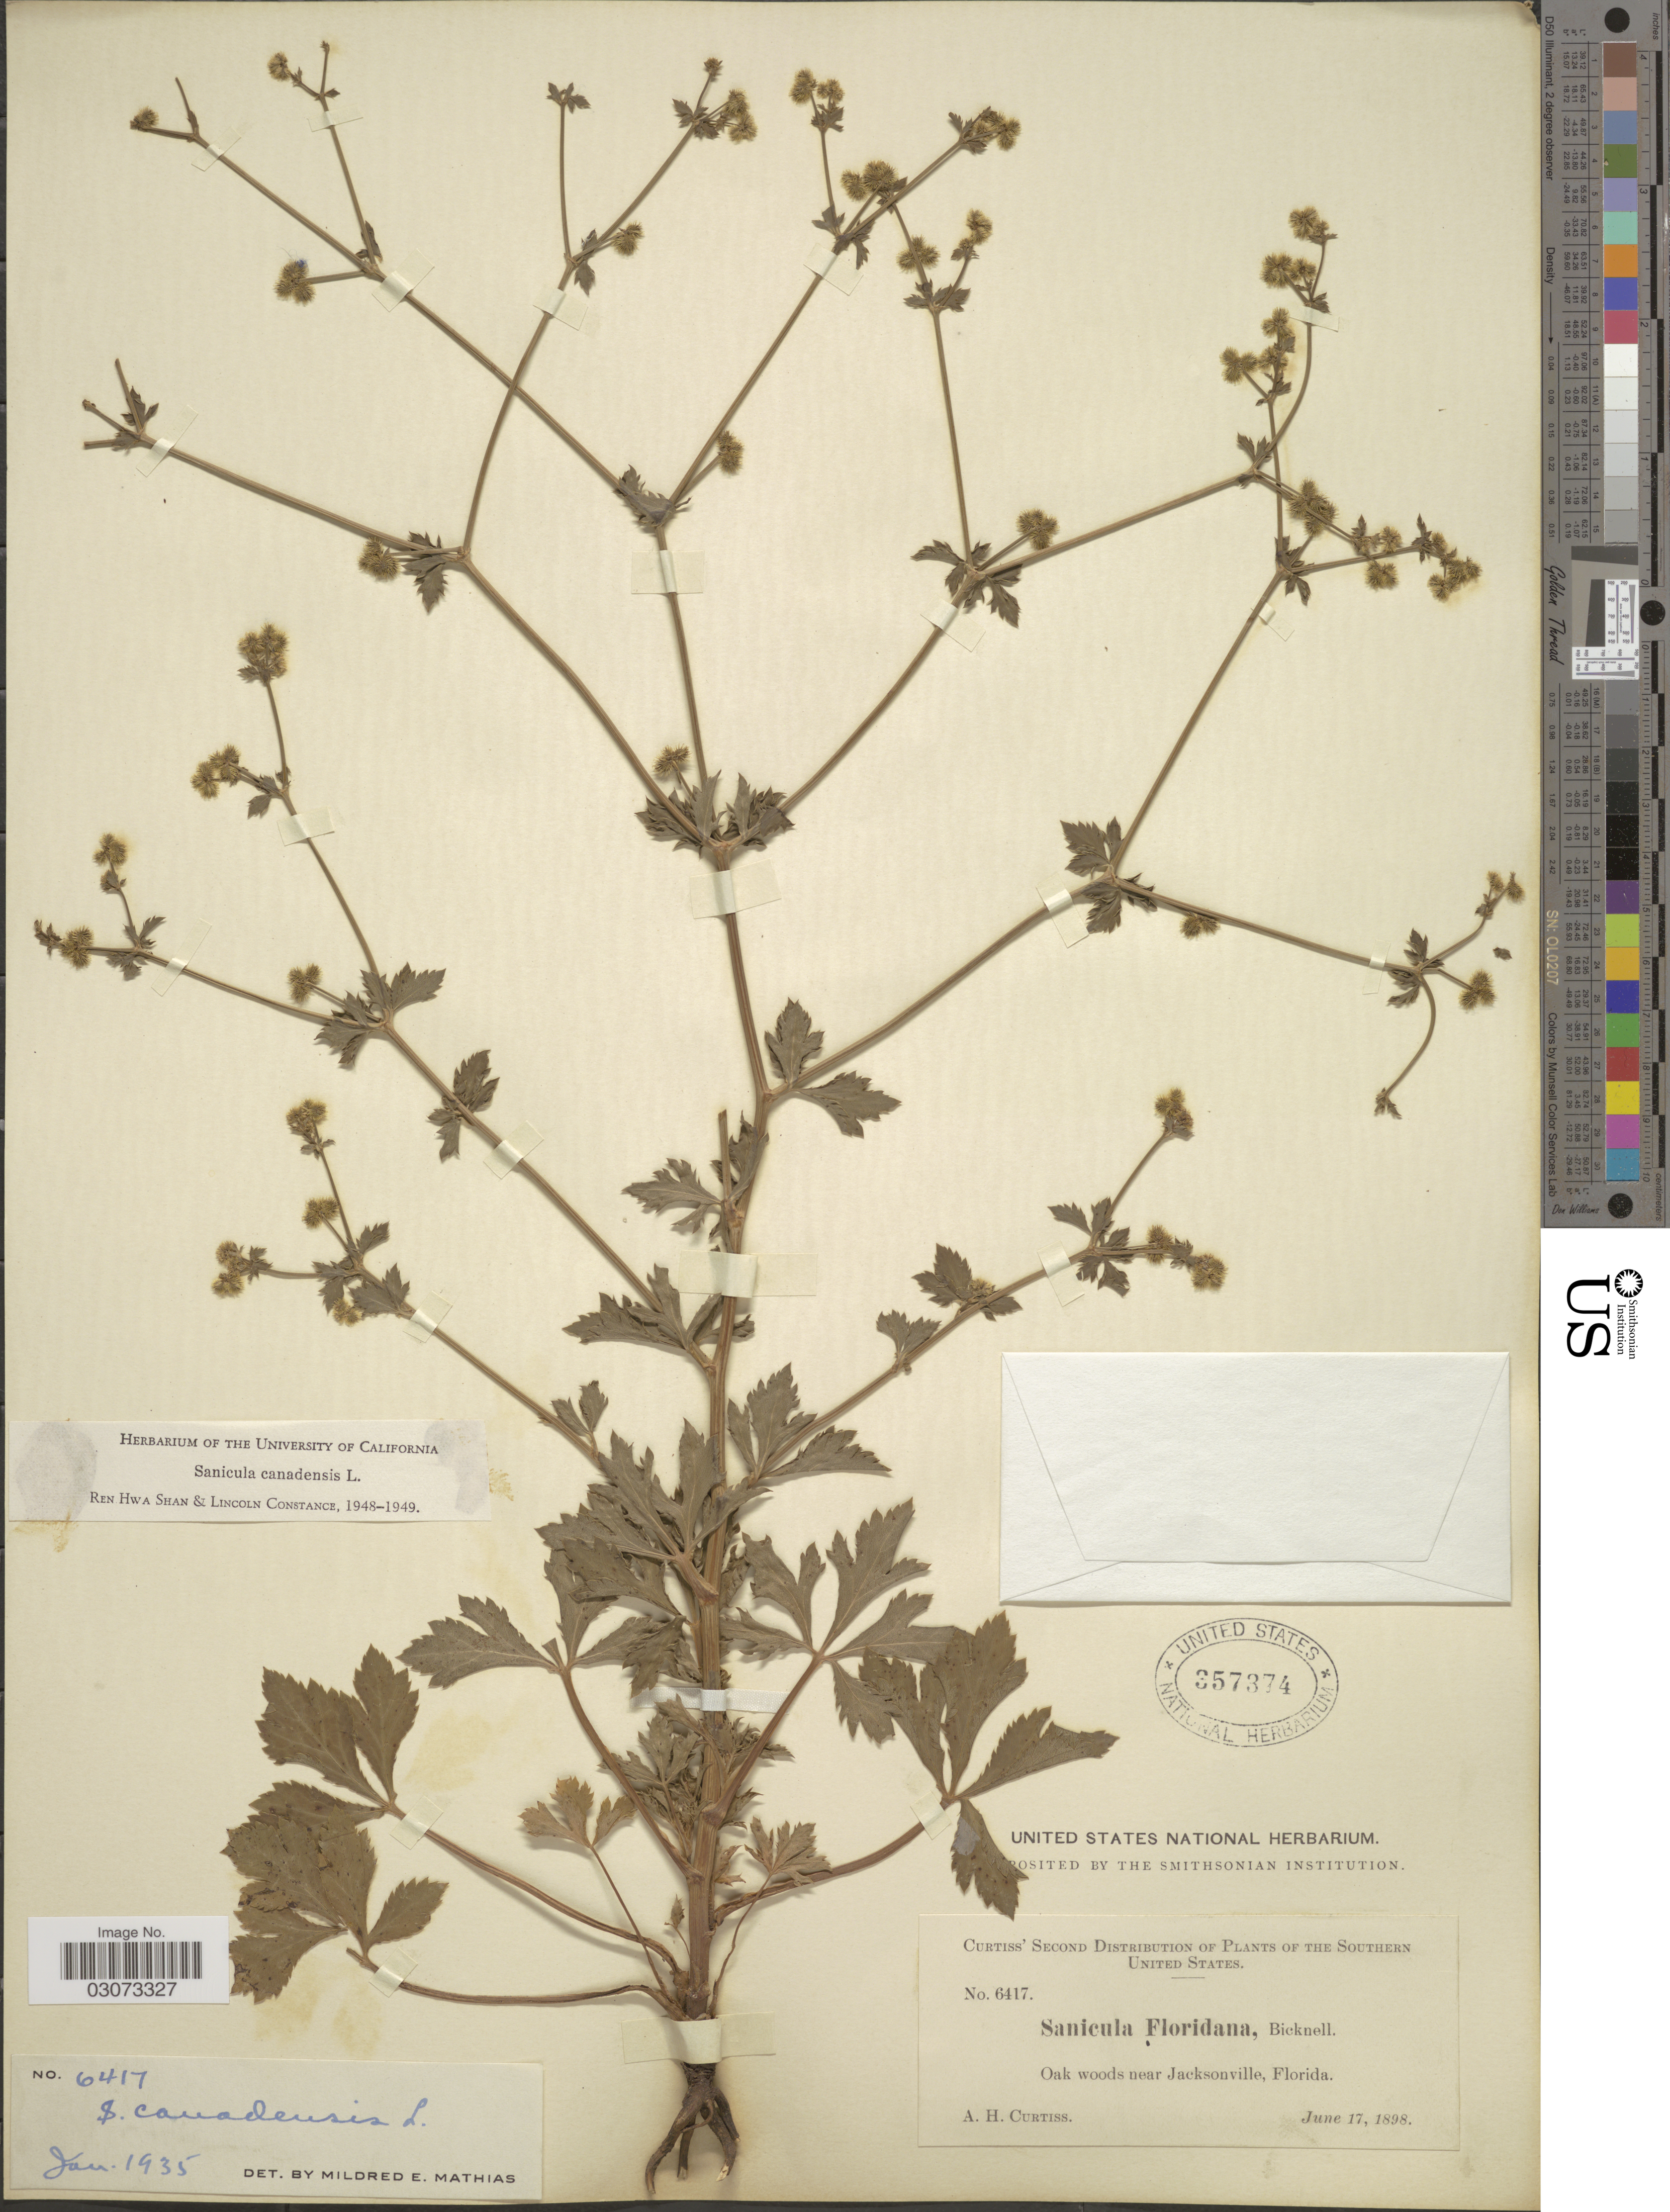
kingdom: Plantae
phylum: Tracheophyta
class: Magnoliopsida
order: Apiales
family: Apiaceae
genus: Sanicula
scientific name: Sanicula canadensis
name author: L.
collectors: A. H. Curtiss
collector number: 6417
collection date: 1898-06-17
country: United States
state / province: Florida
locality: Southern United States. Oak woods near Jacksonville.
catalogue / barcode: US 357374